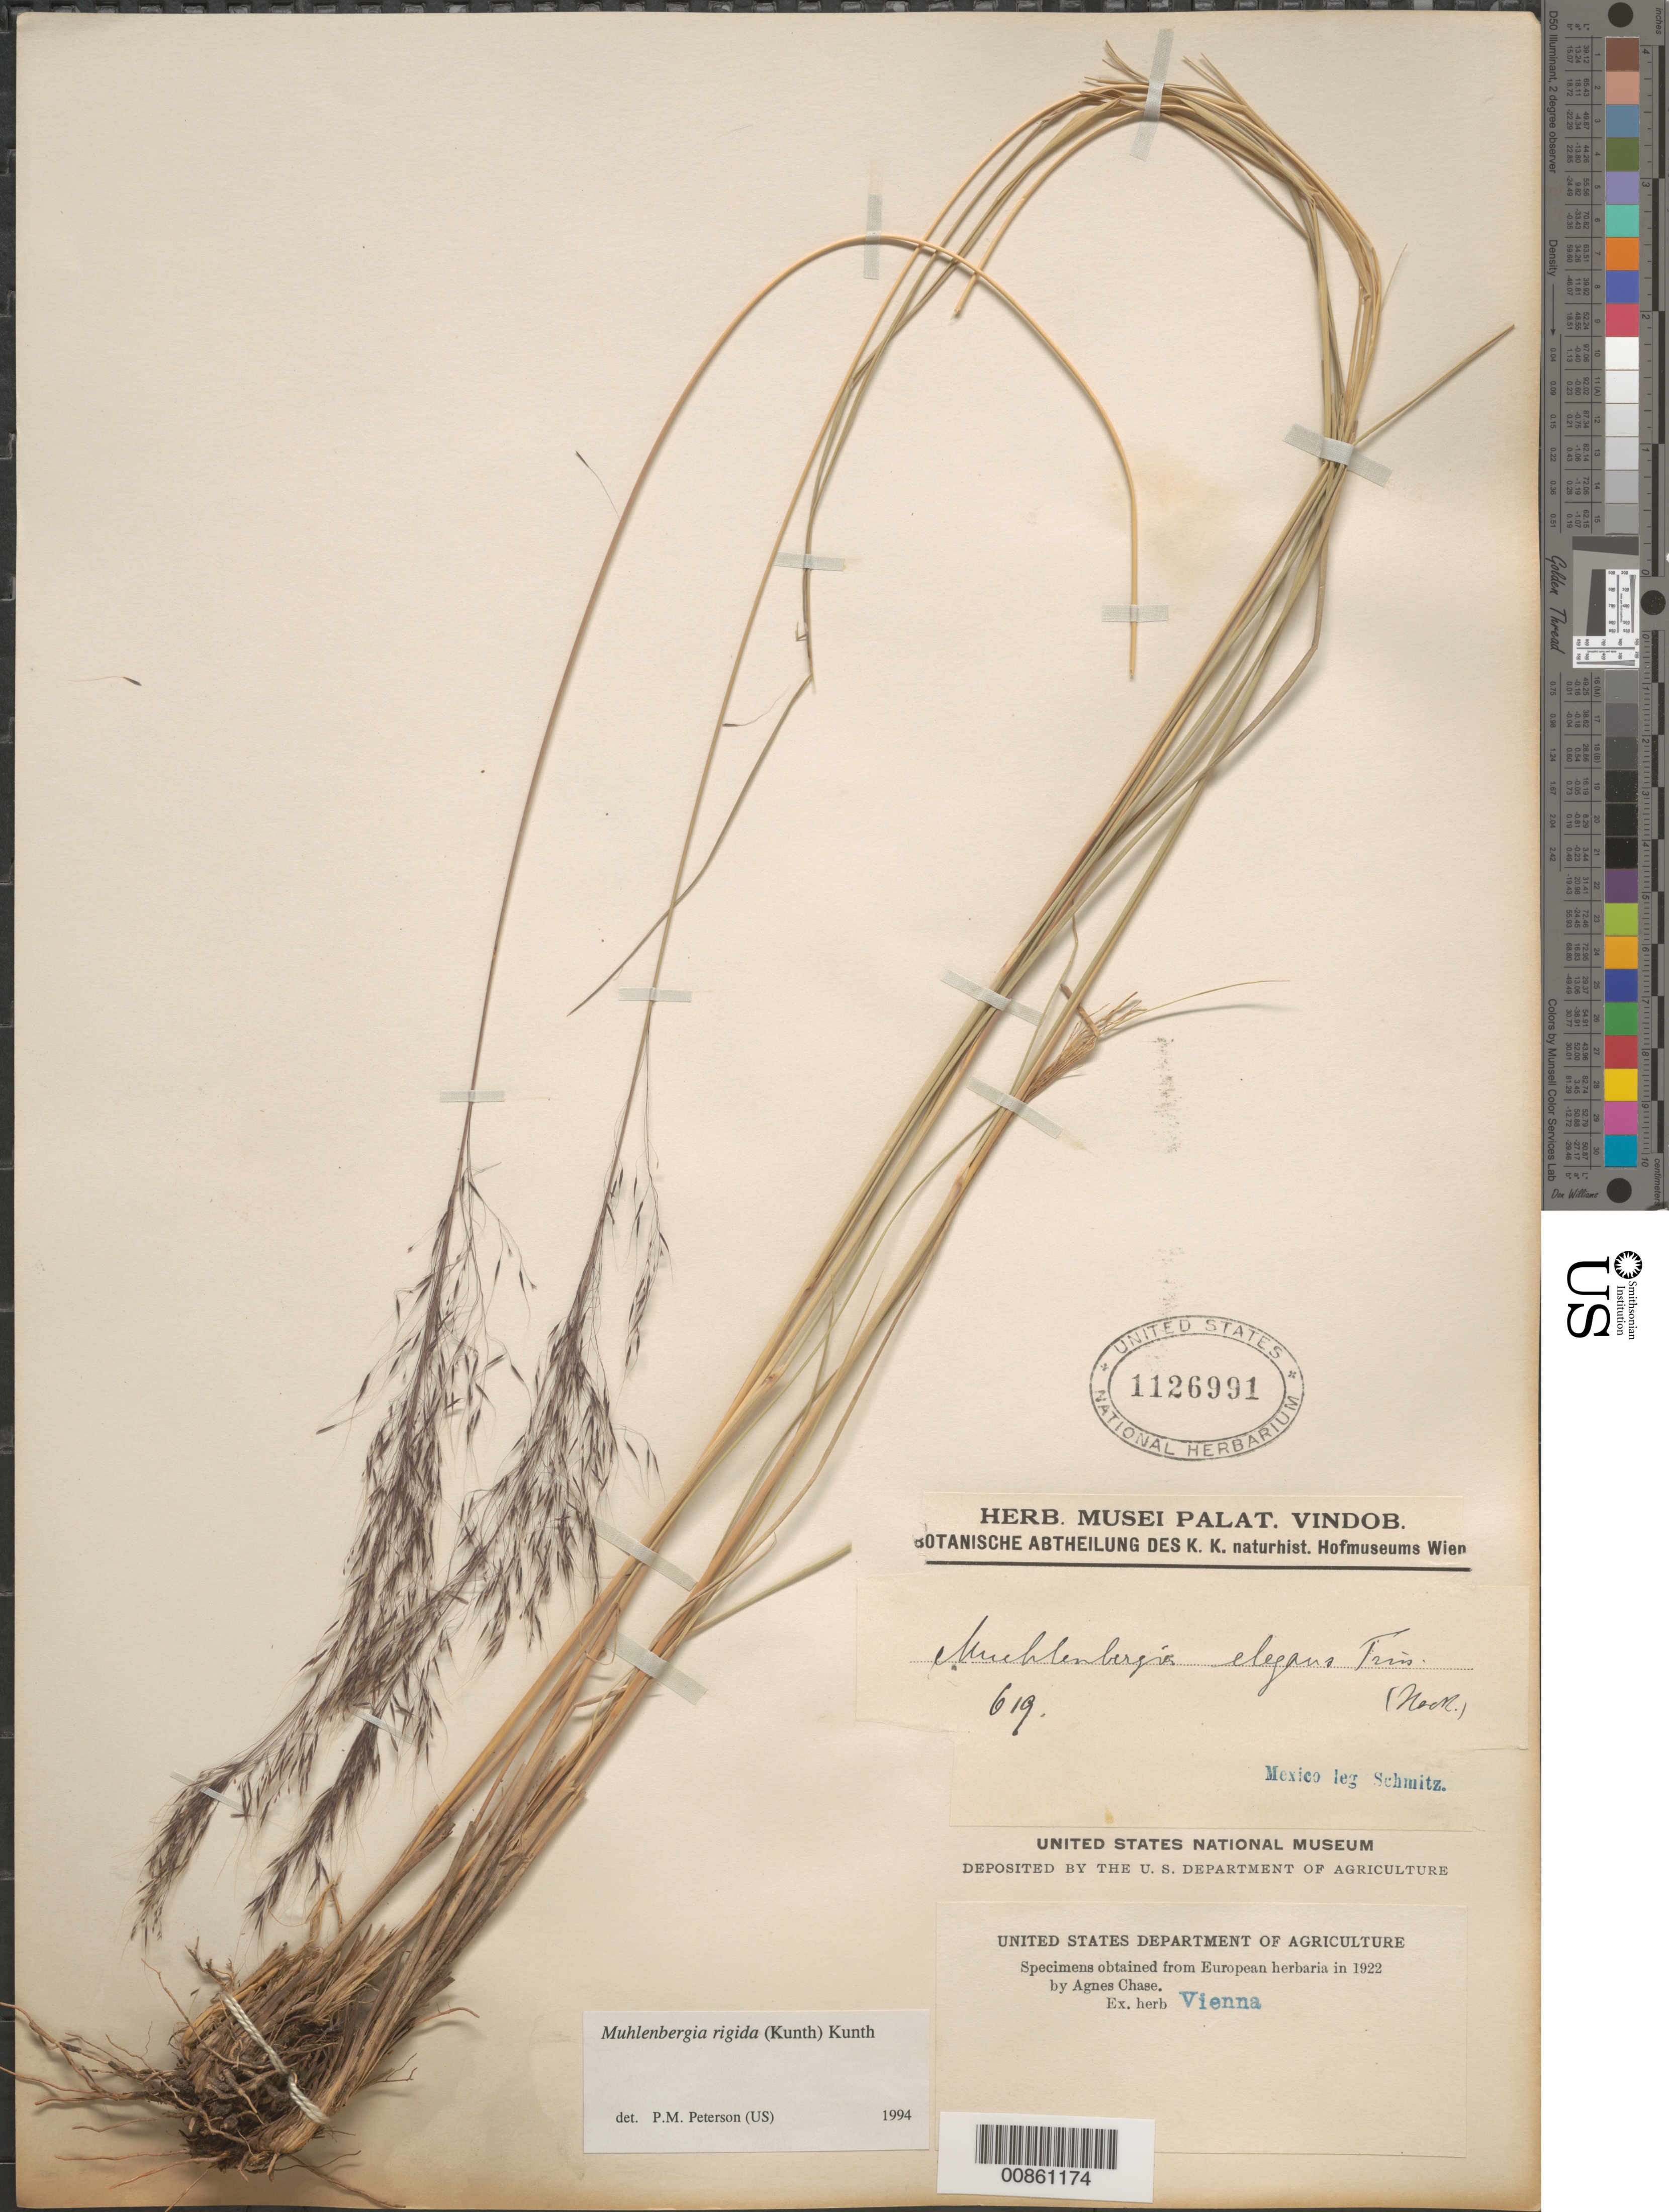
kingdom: Plantae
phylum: Tracheophyta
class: Liliopsida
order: Poales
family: Poaceae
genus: Muhlenbergia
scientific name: Muhlenbergia rigida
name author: (Kunth) Kunth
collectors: A. Schmitz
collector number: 619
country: Mexico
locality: Mexico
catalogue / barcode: US 1126991